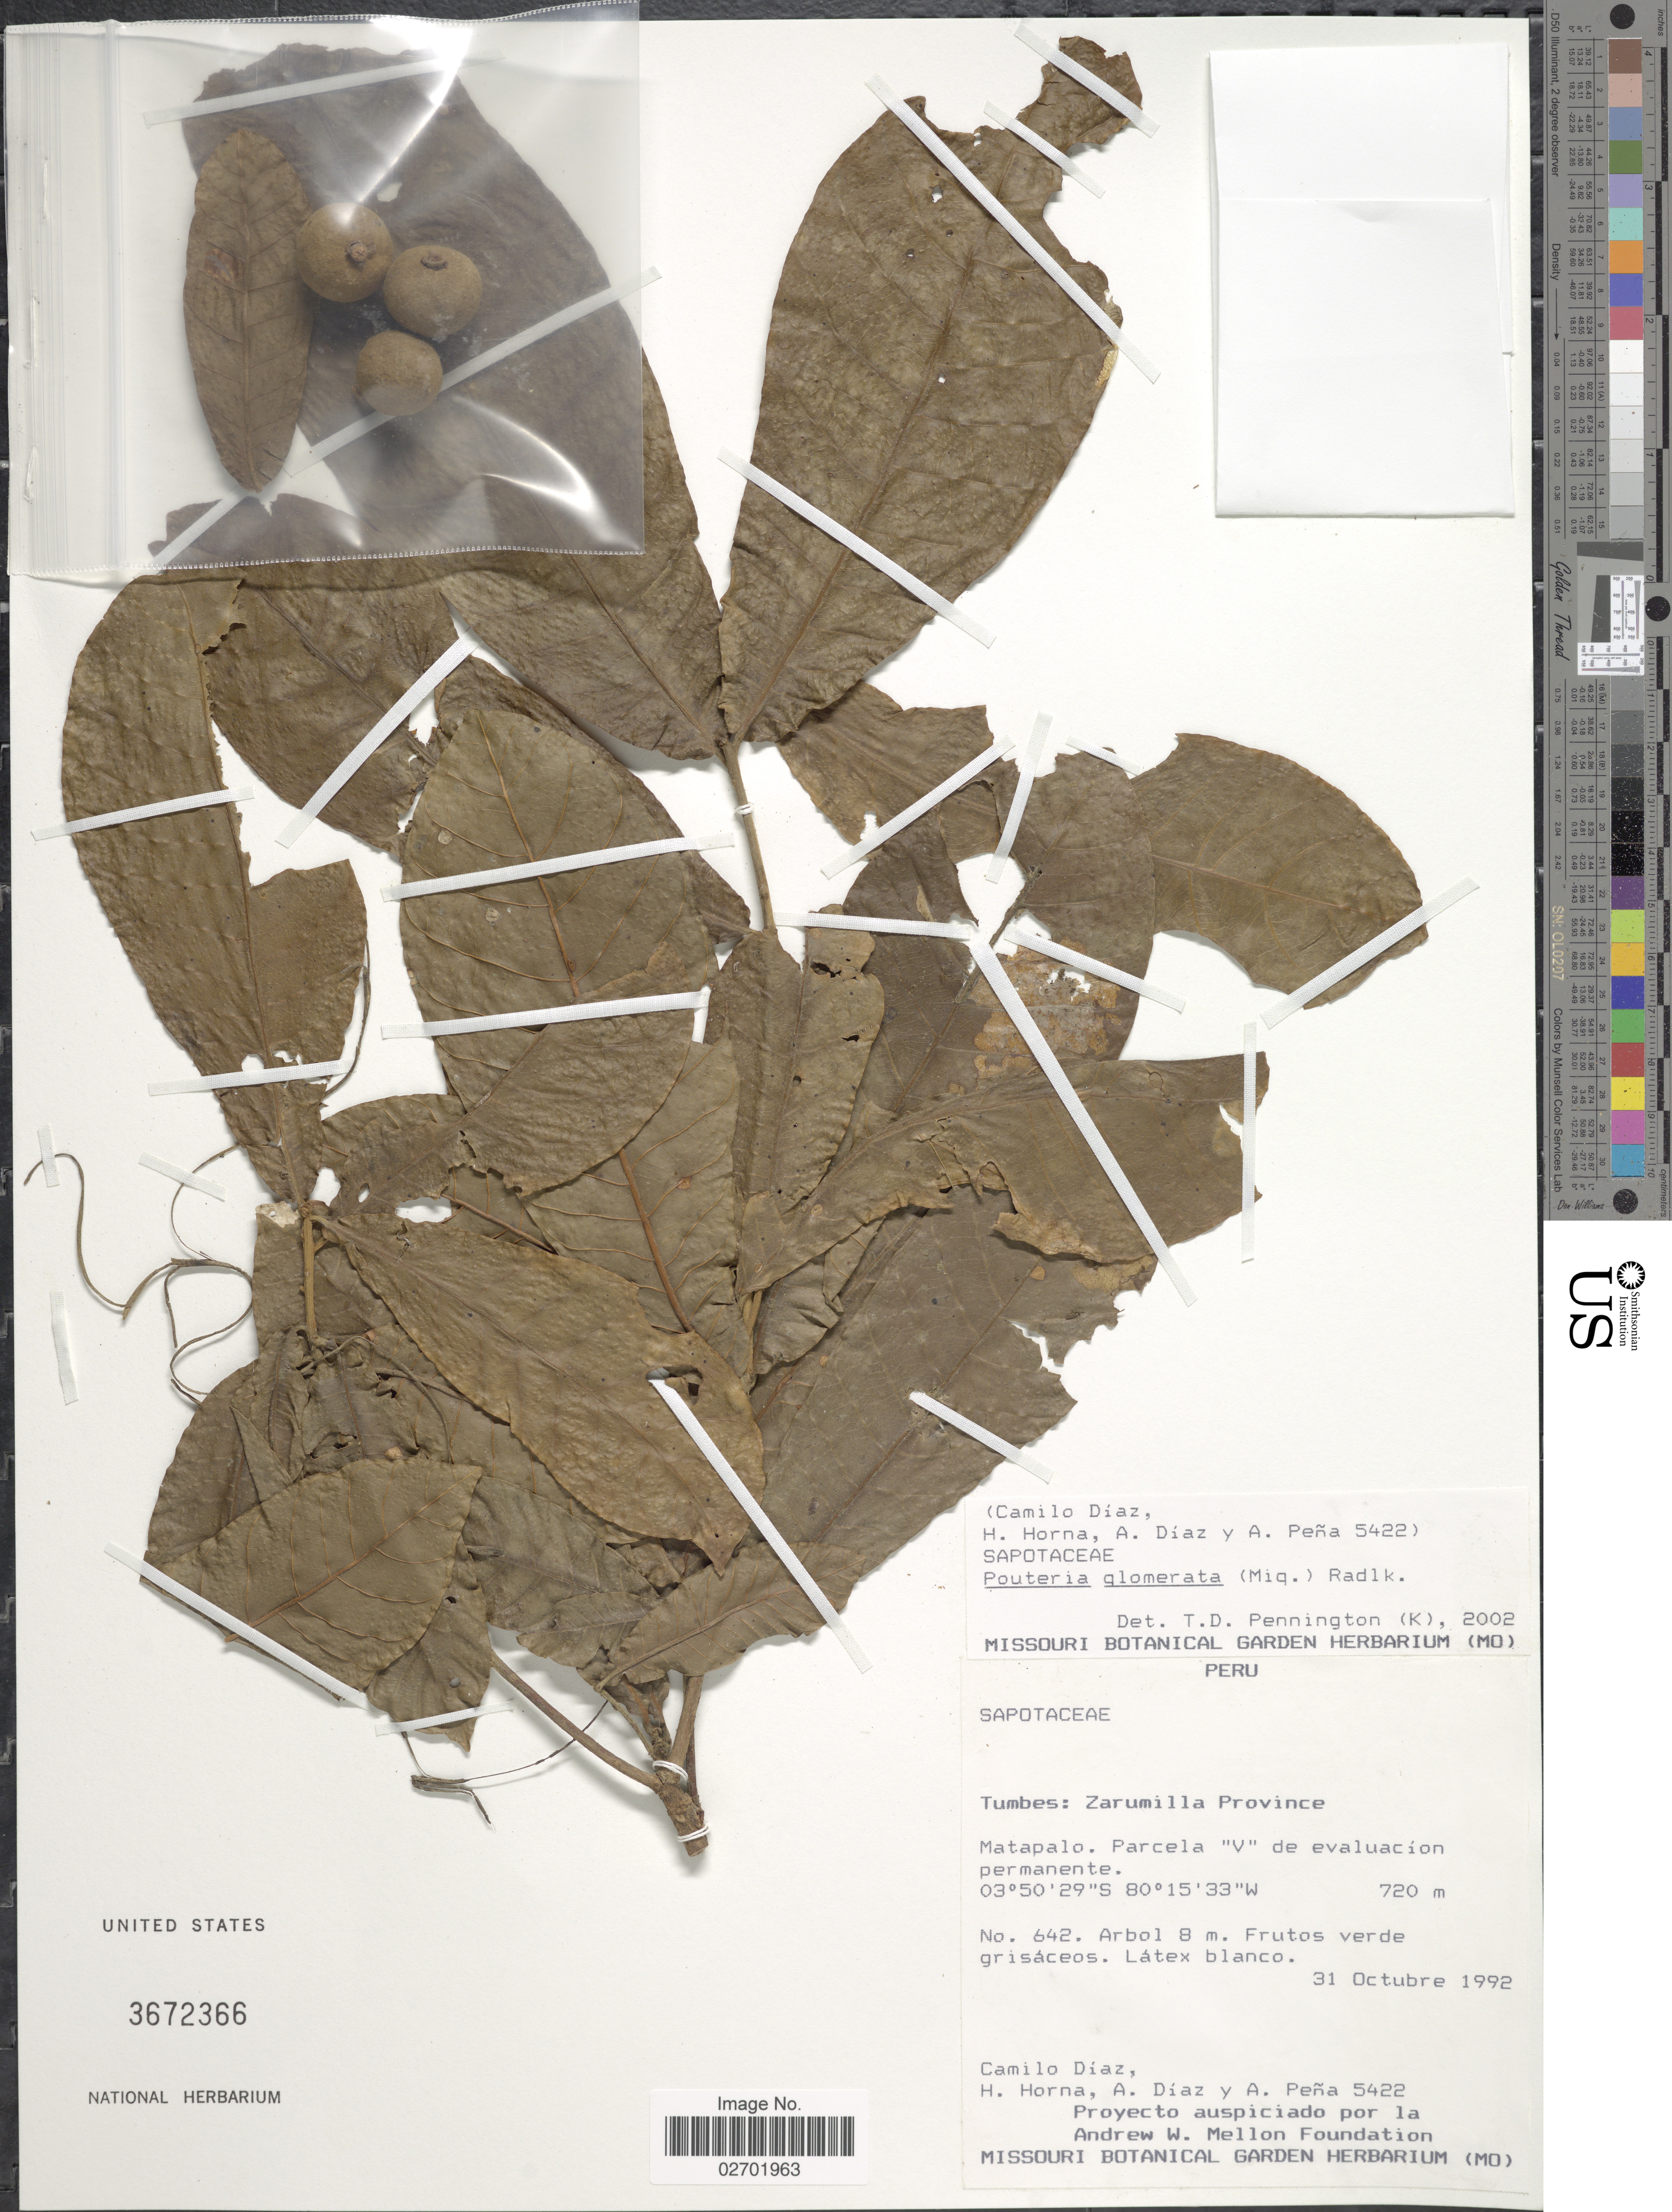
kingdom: Plantae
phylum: Tracheophyta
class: Magnoliopsida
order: Ericales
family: Sapotaceae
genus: Pouteria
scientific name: Pouteria glomerata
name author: (Miq.) Radlk.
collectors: C. Díaz, H. Horna, A. Díaz & A. Peña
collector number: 5422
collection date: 1992-10-31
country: Peru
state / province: Tumbes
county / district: Zarumilla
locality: Zarumilla Province, Matapalo. Parcela 'V' de evaluacíon permanente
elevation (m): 720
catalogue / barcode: US 3672366